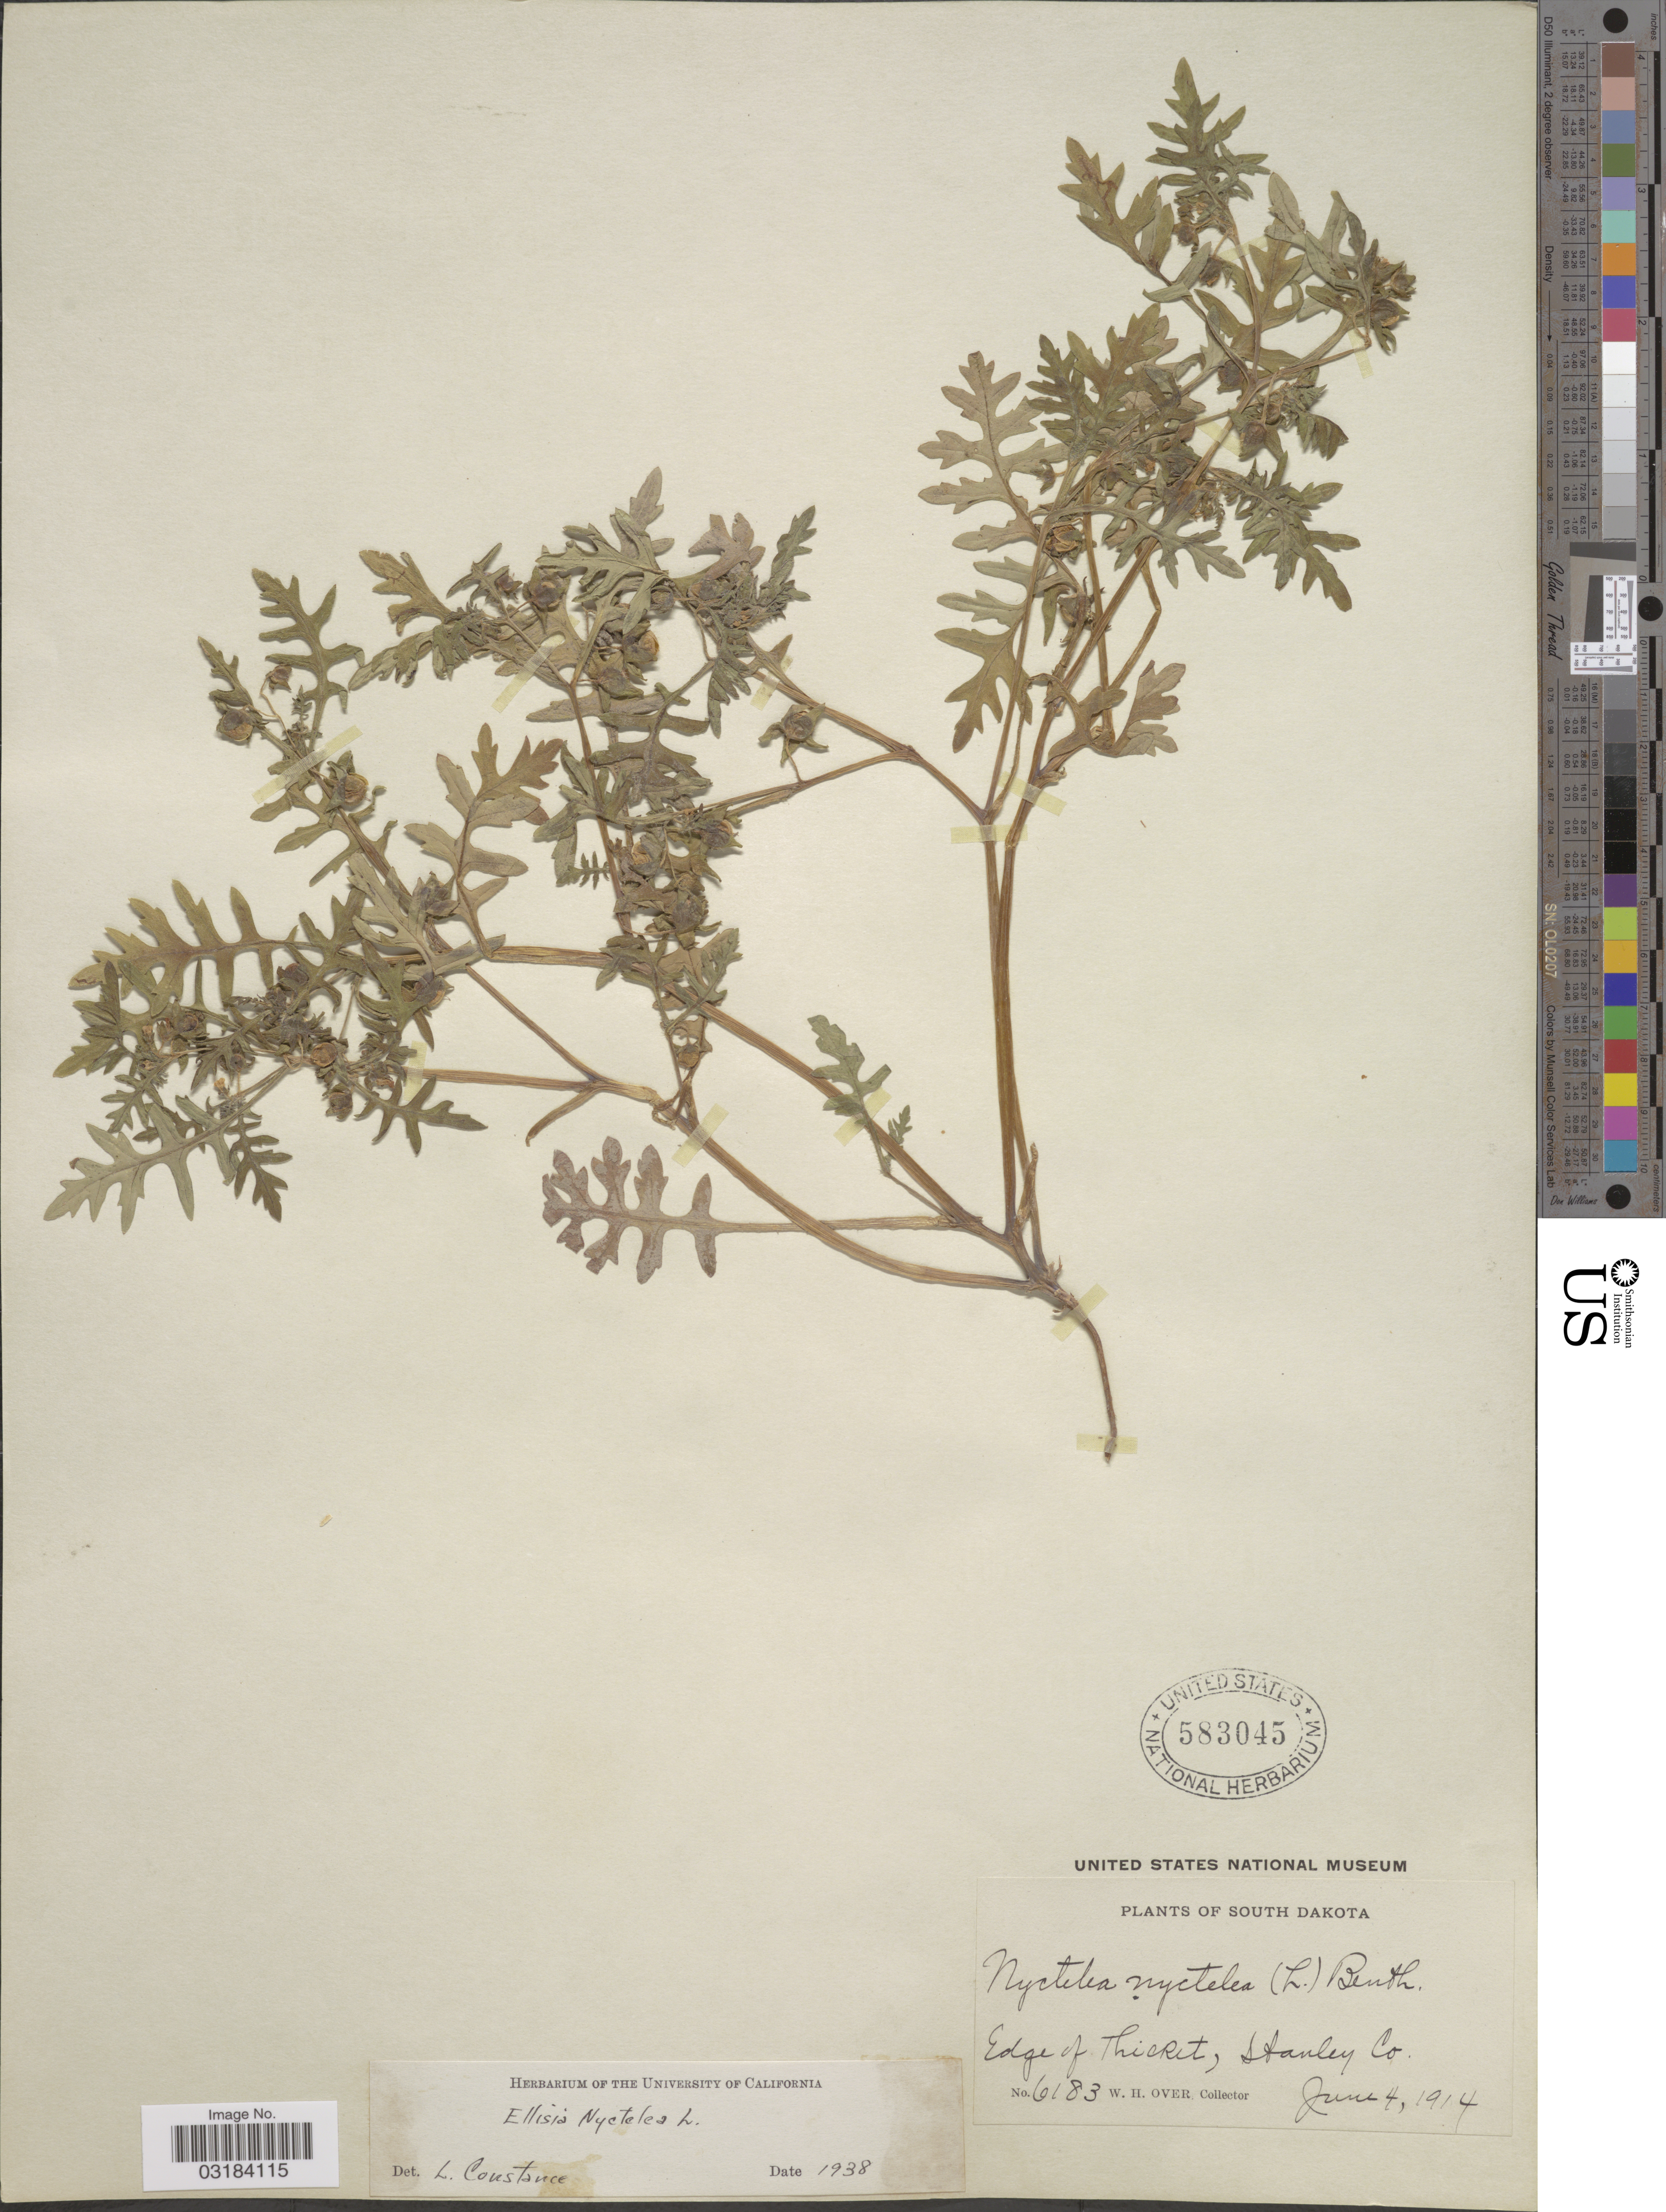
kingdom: Plantae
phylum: Tracheophyta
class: Magnoliopsida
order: Boraginales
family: Hydrophyllaceae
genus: Ellisia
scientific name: Ellisia nyctelea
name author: L.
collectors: W. Over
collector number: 6183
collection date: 1914-06-04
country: United States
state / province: South Dakota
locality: Edge of thicket, Stanley Co.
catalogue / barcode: US 583045